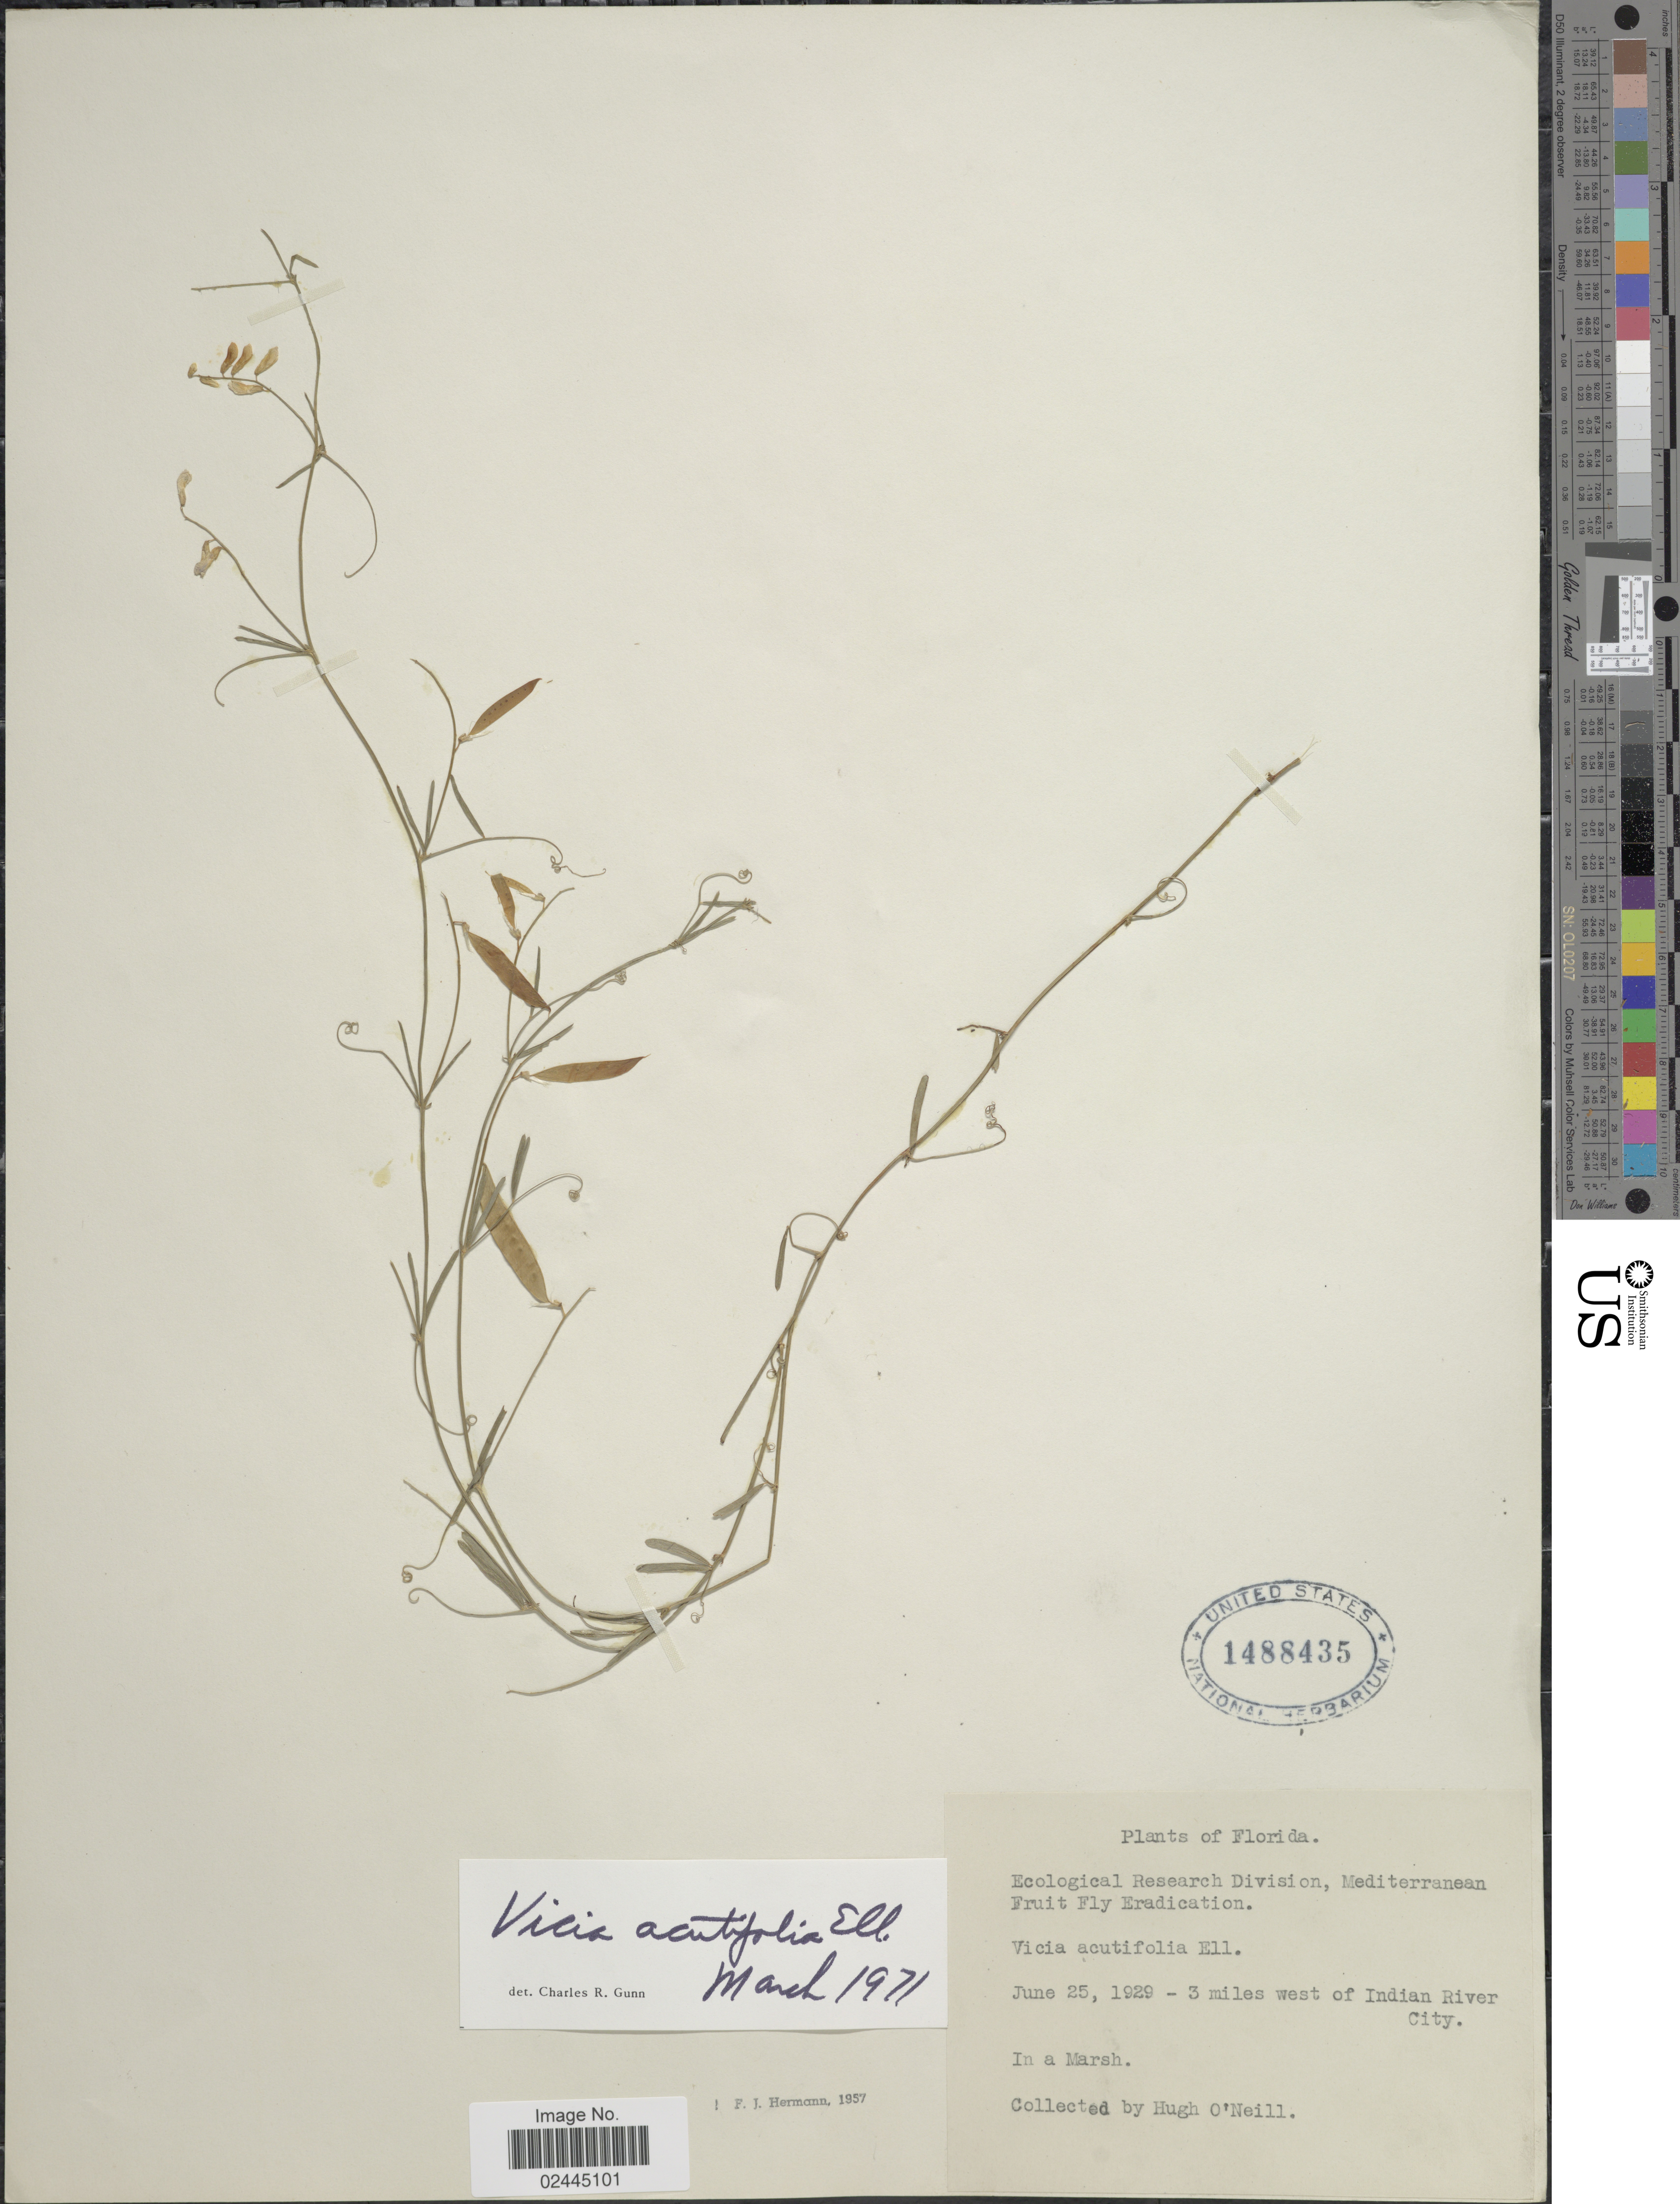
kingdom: Plantae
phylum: Tracheophyta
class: Magnoliopsida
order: Fabales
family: Fabaceae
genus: Vicia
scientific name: Vicia acutifolia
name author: Elliott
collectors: H. O'Neill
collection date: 1929-06-25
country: United States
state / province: Florida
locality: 3 miles west of Indian River City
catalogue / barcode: US 1488435